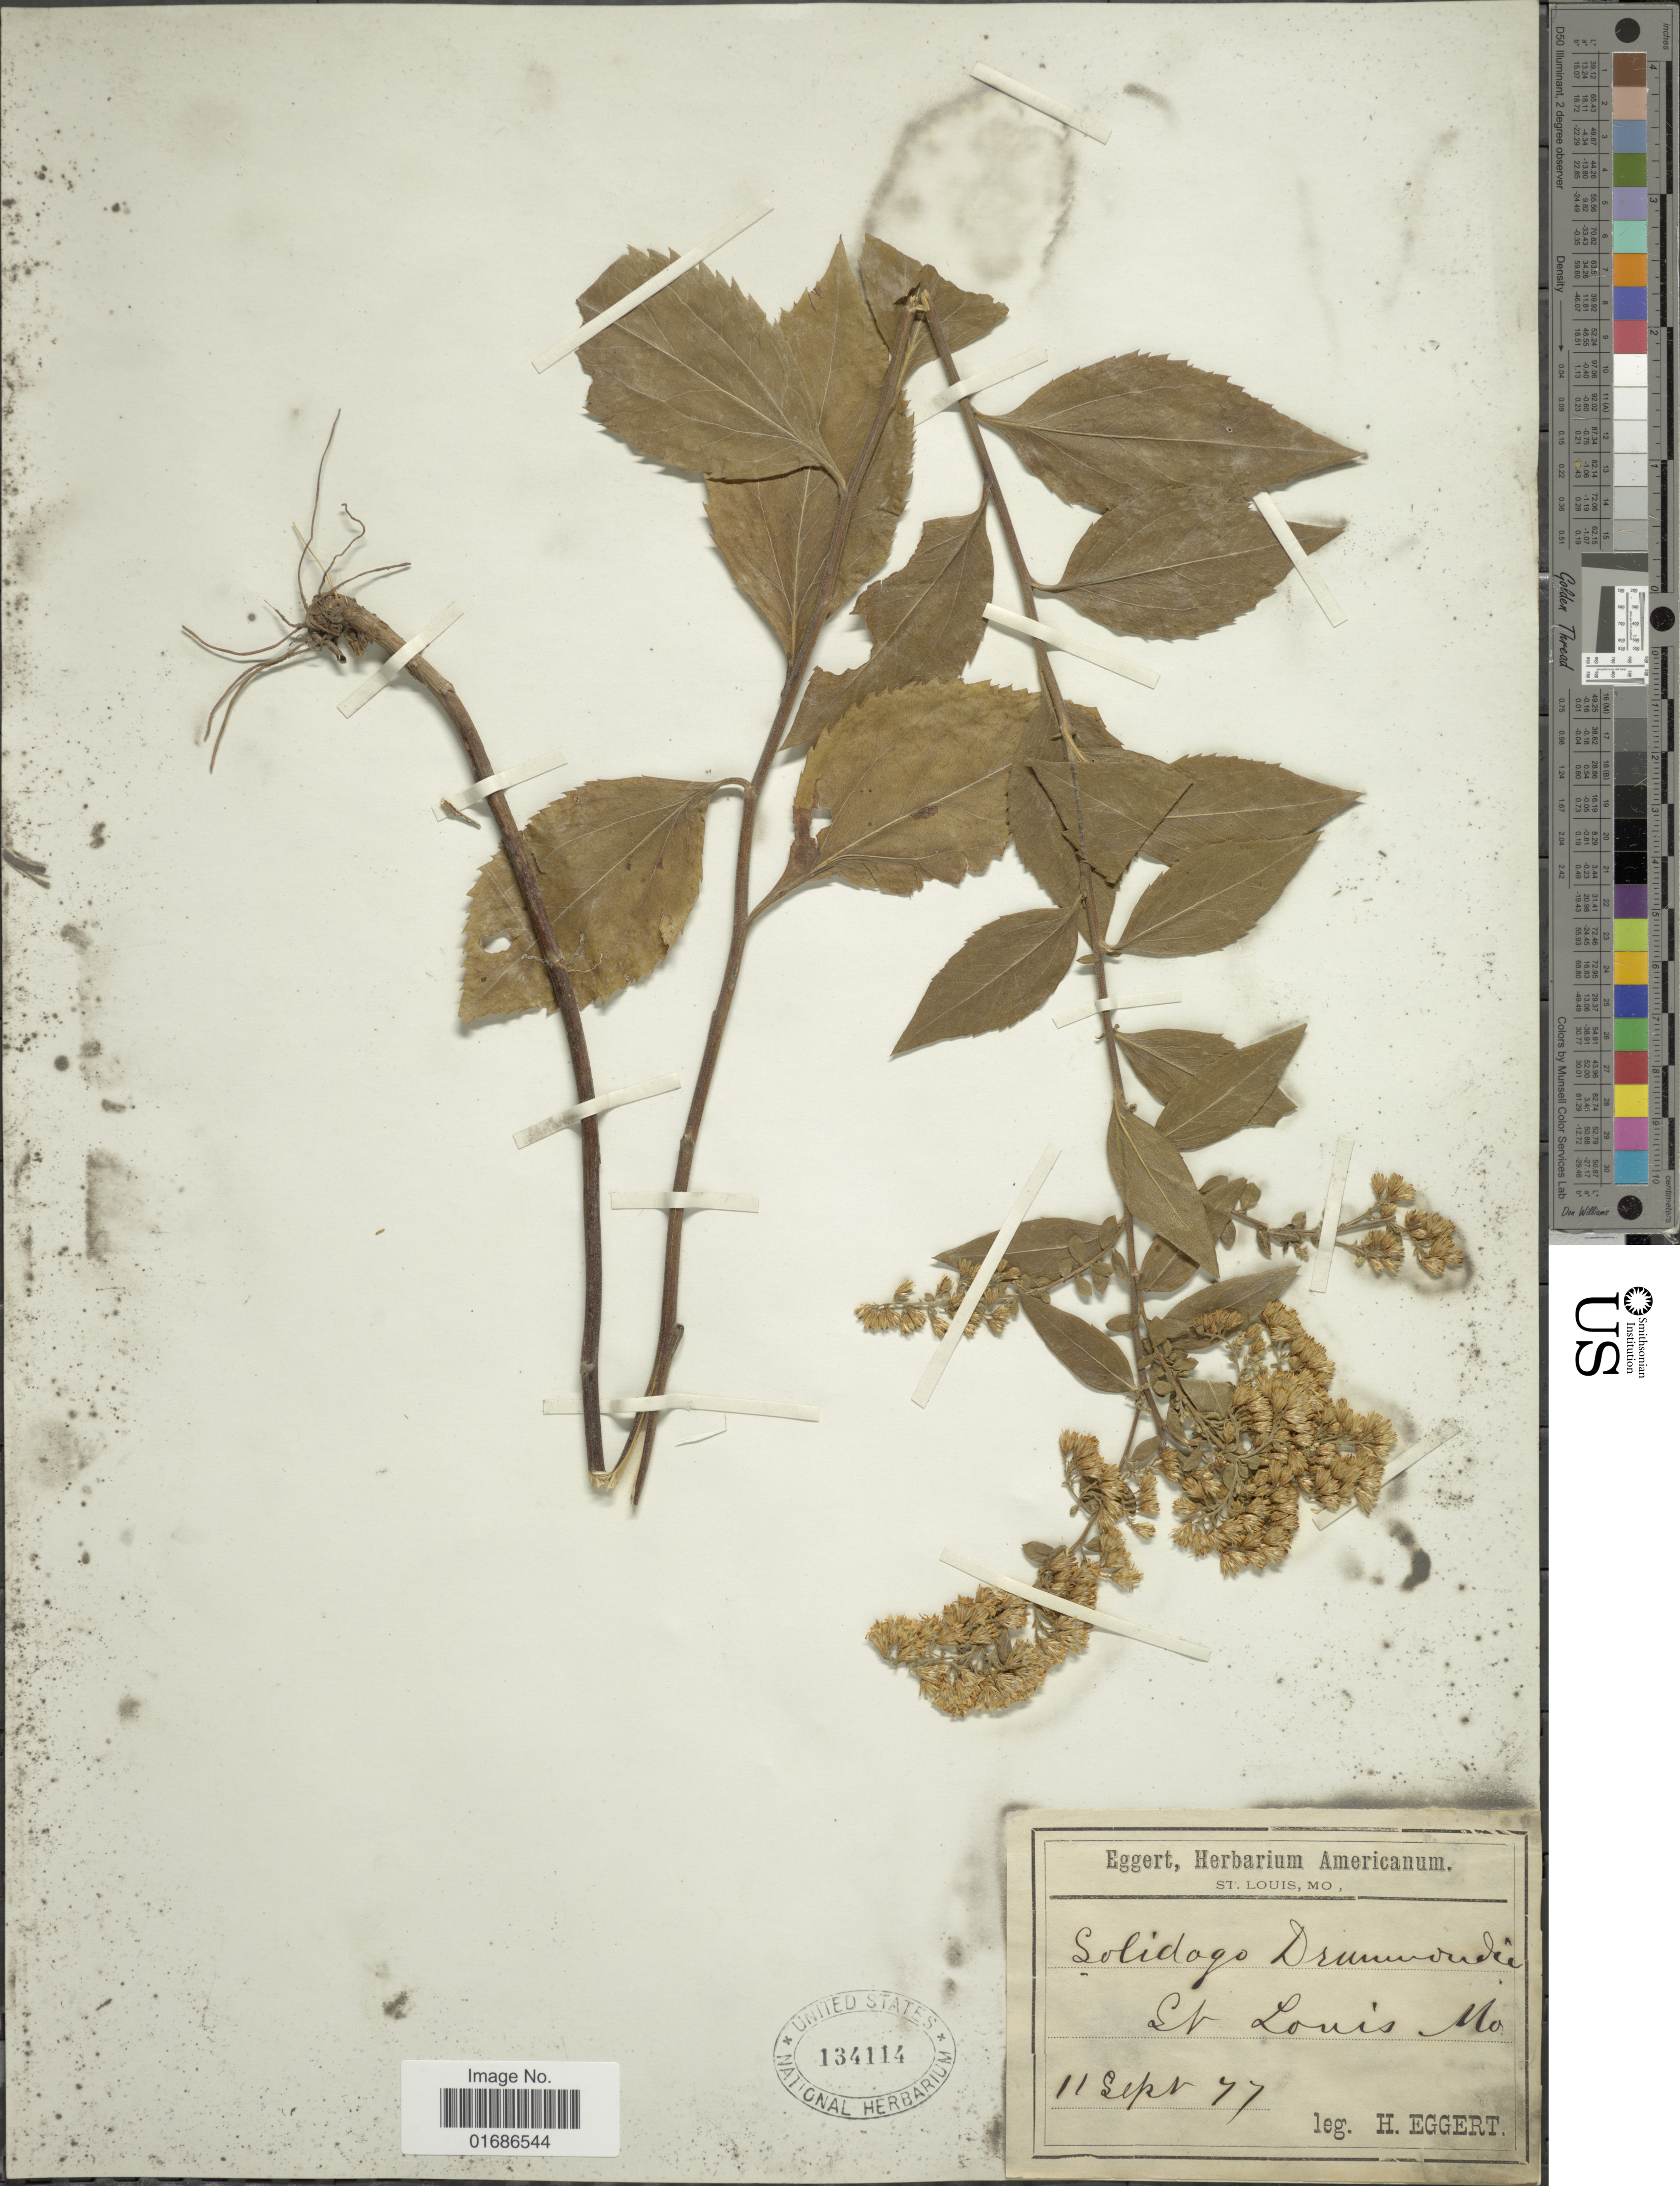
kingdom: Plantae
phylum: Tracheophyta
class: Magnoliopsida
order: Asterales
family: Asteraceae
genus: Solidago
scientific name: Solidago drummondii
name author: Torr. & A. Gray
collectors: H. Eggert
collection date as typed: Transcribed d/m/y: 11/9/77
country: United States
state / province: Missouri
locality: St Louis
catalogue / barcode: US 134114